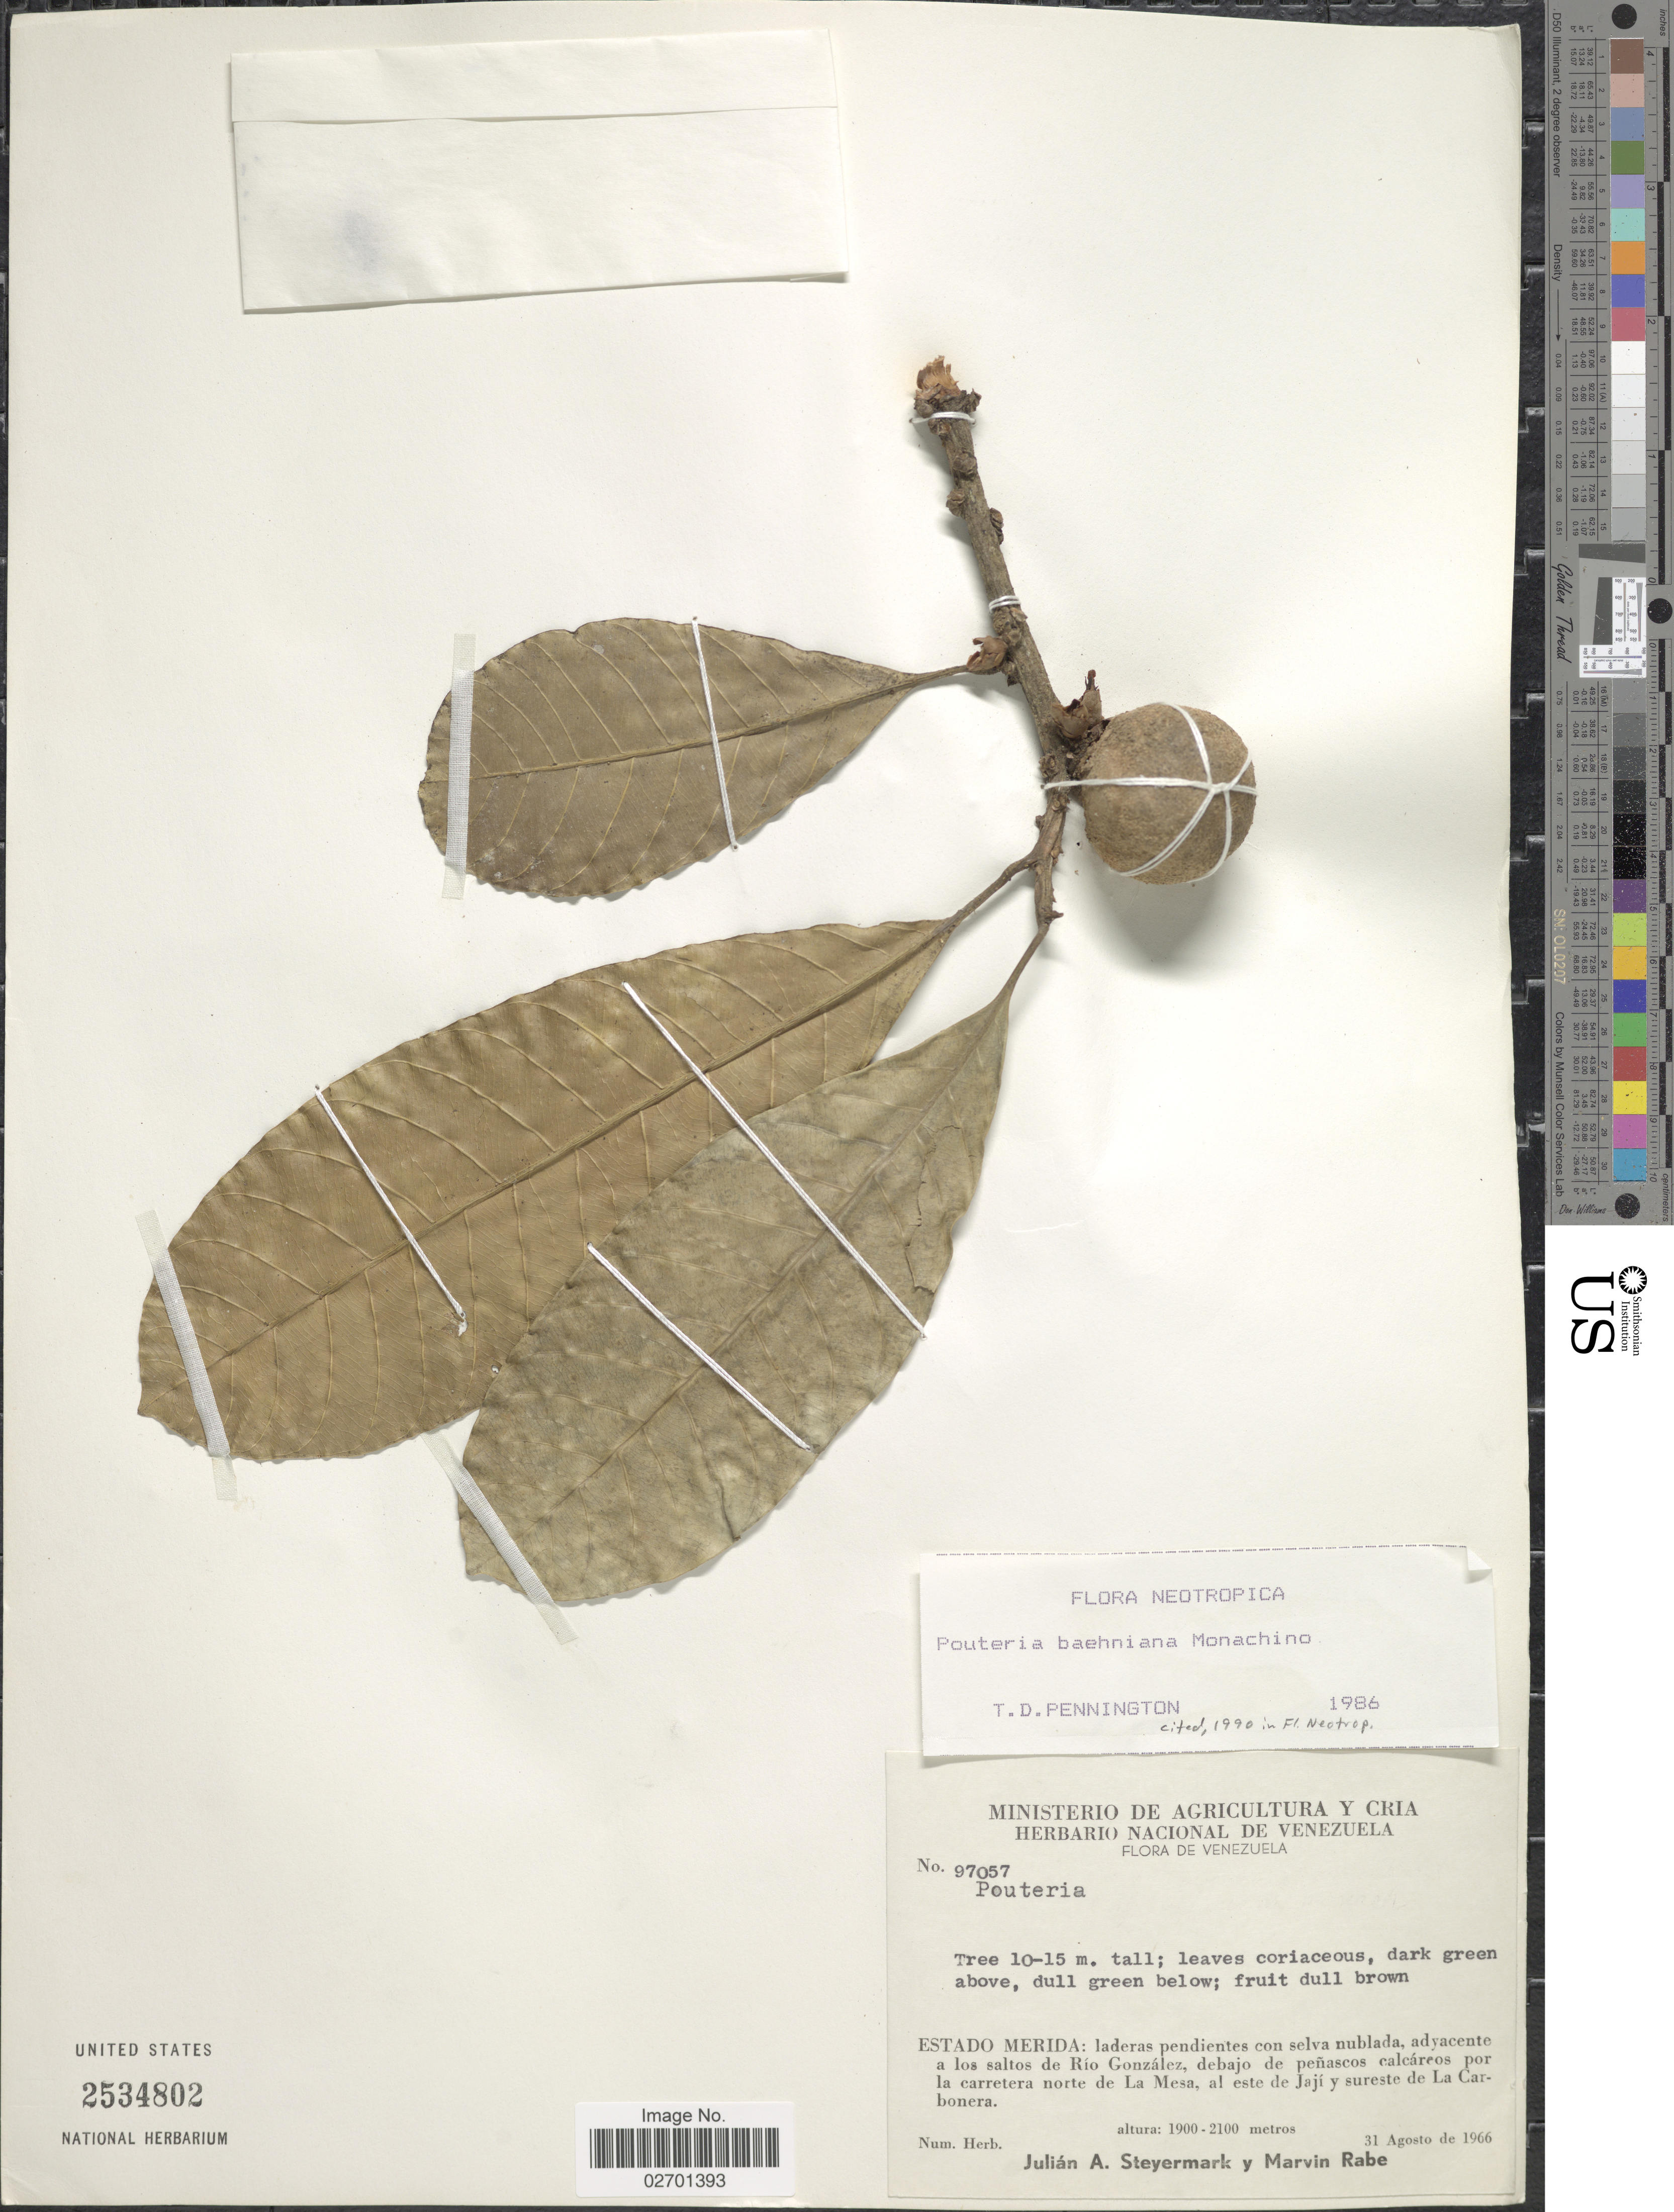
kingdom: Plantae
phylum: Tracheophyta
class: Magnoliopsida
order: Ericales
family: Sapotaceae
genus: Pouteria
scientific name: Pouteria baehniana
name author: Monach.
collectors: J. Steyermark & M. Rabe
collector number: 97057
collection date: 1966-08-31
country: Venezuela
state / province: Mérida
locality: Laderas pendientes con selva nublada adyacente a los saltos de Rio Gonzalez, debajo de penascos calcareos por la carretera norte de La Mesa, al este de Jaji y sureste de La Carbonera.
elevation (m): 1900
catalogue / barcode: US 2534802